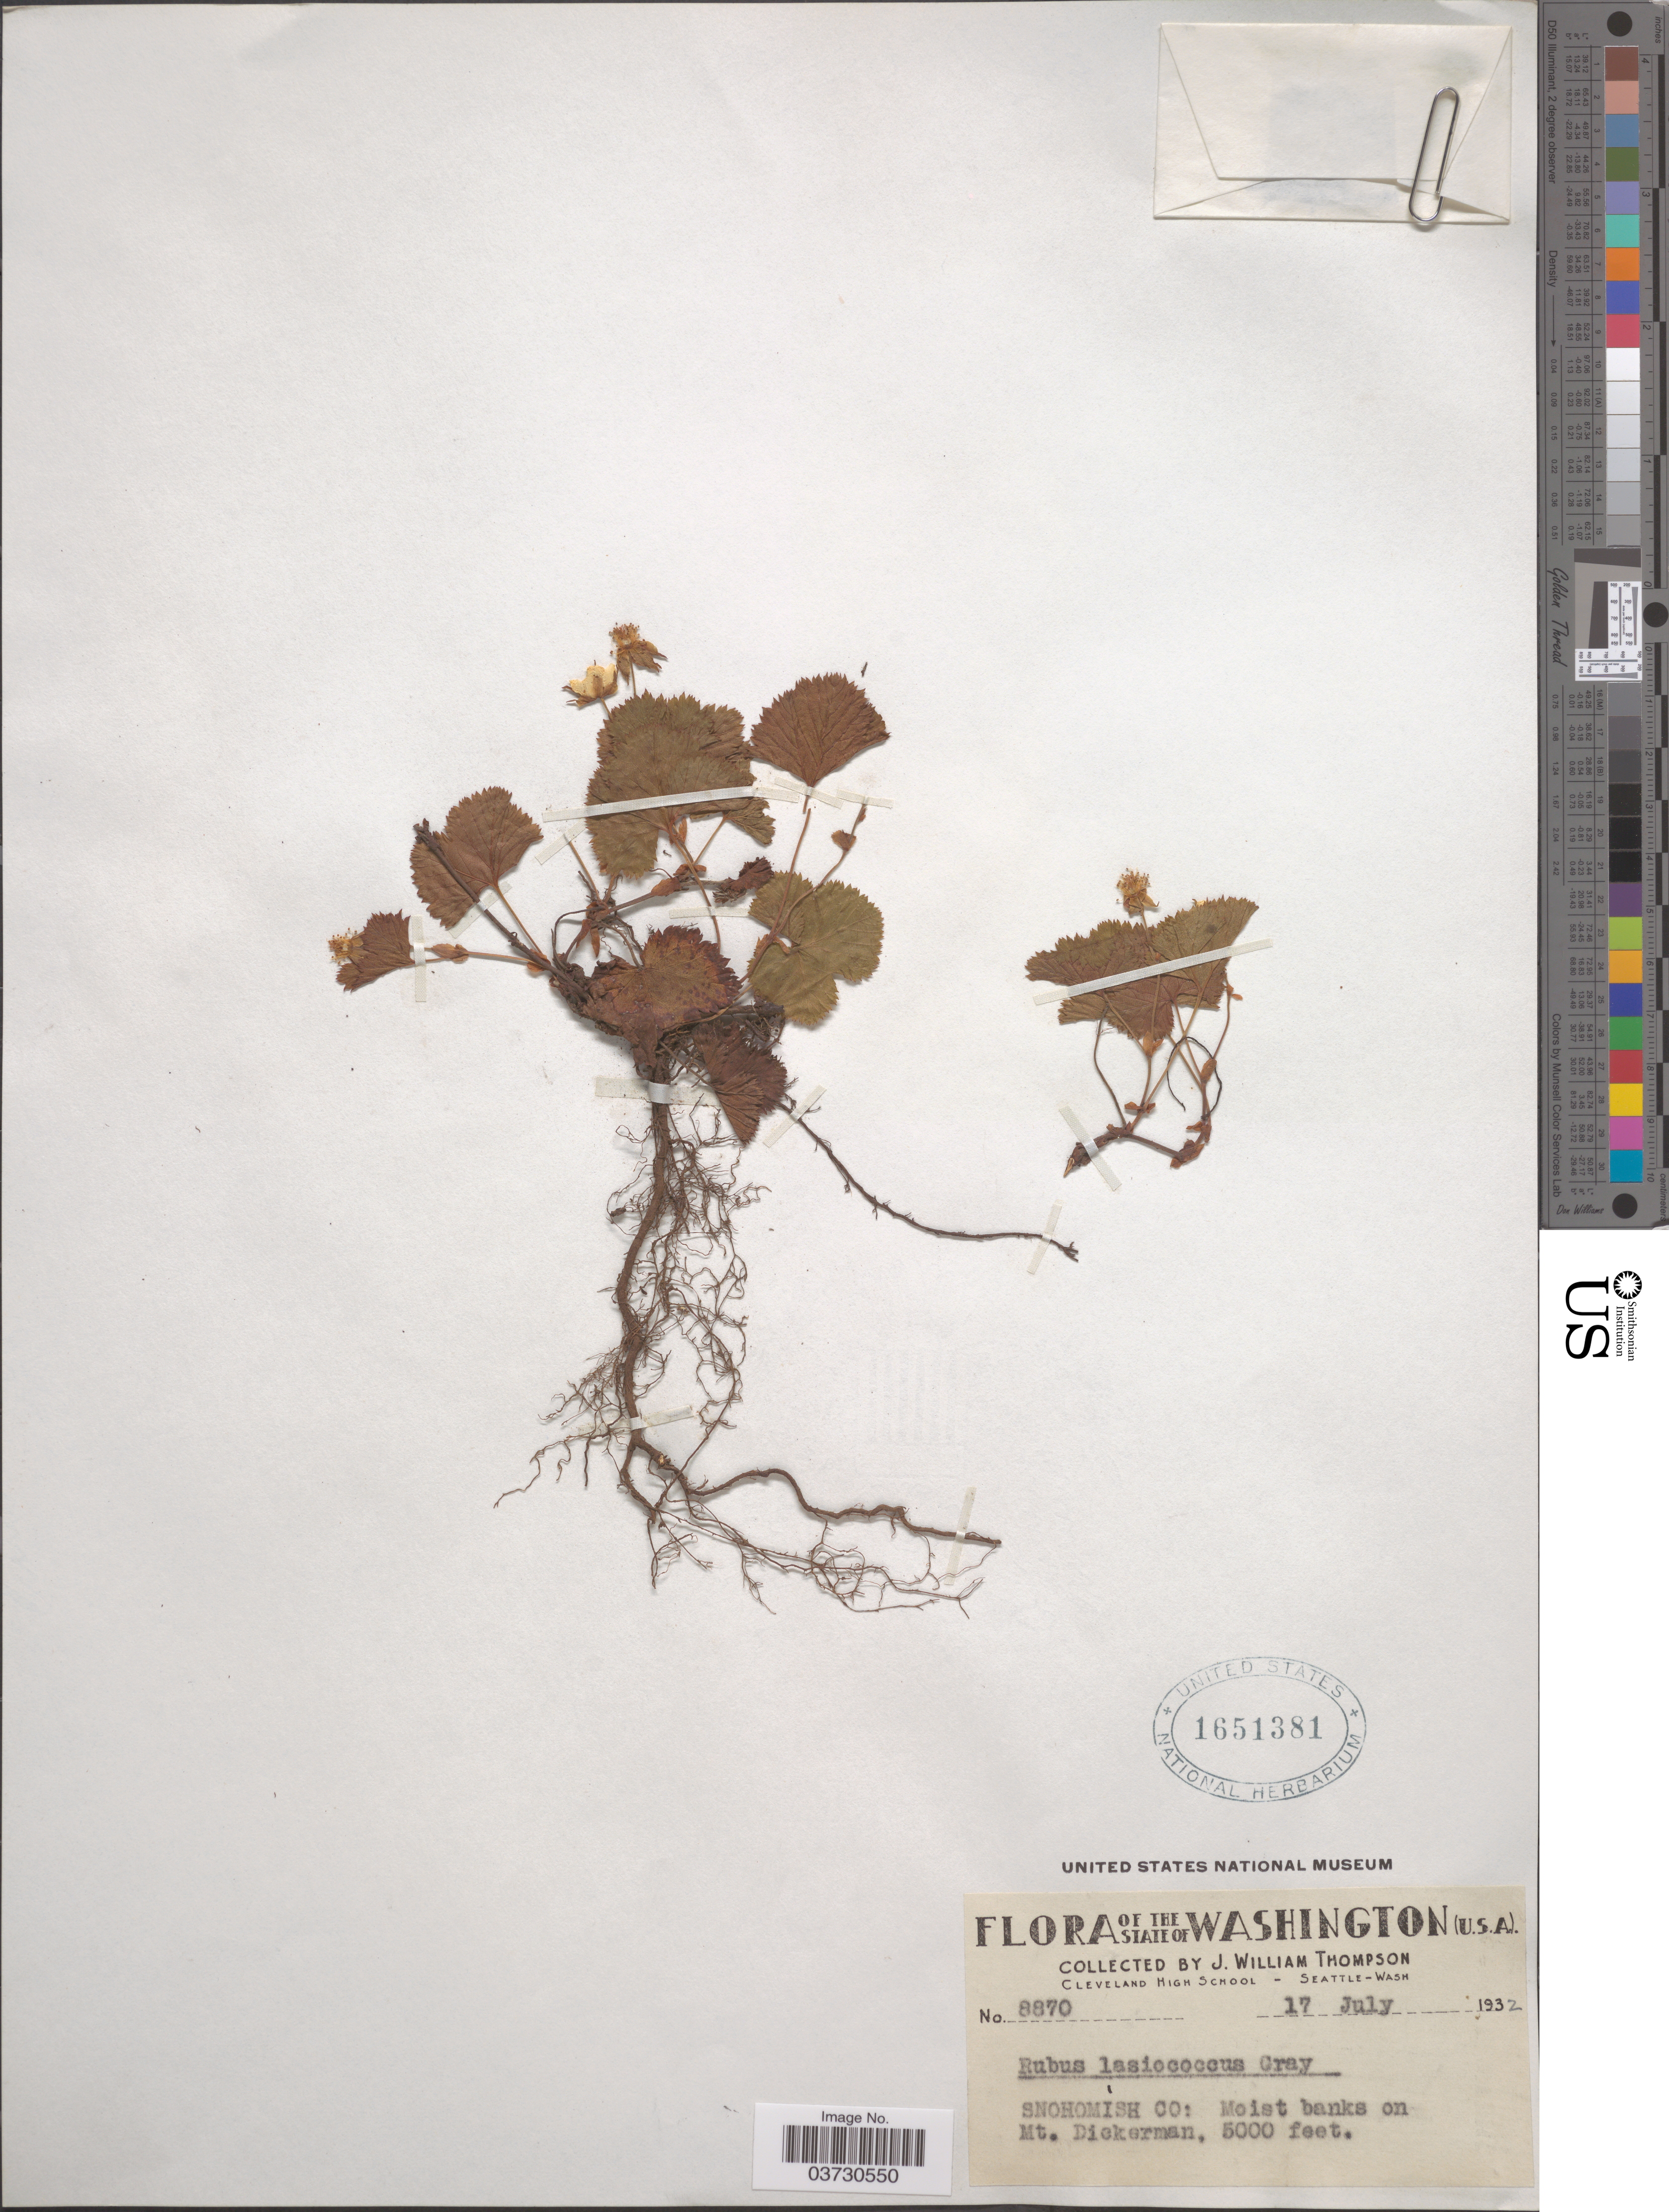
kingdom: Plantae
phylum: Tracheophyta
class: Magnoliopsida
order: Rosales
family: Rosaceae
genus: Rubus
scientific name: Rubus lasiococcus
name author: A. Gray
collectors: J. W. Thompson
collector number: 8870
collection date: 1932-07-17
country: United States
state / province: Washington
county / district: Snohomish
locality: Snohomish Co: Moist banks on Mt. Dickerman.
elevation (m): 1524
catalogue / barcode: US 1651381